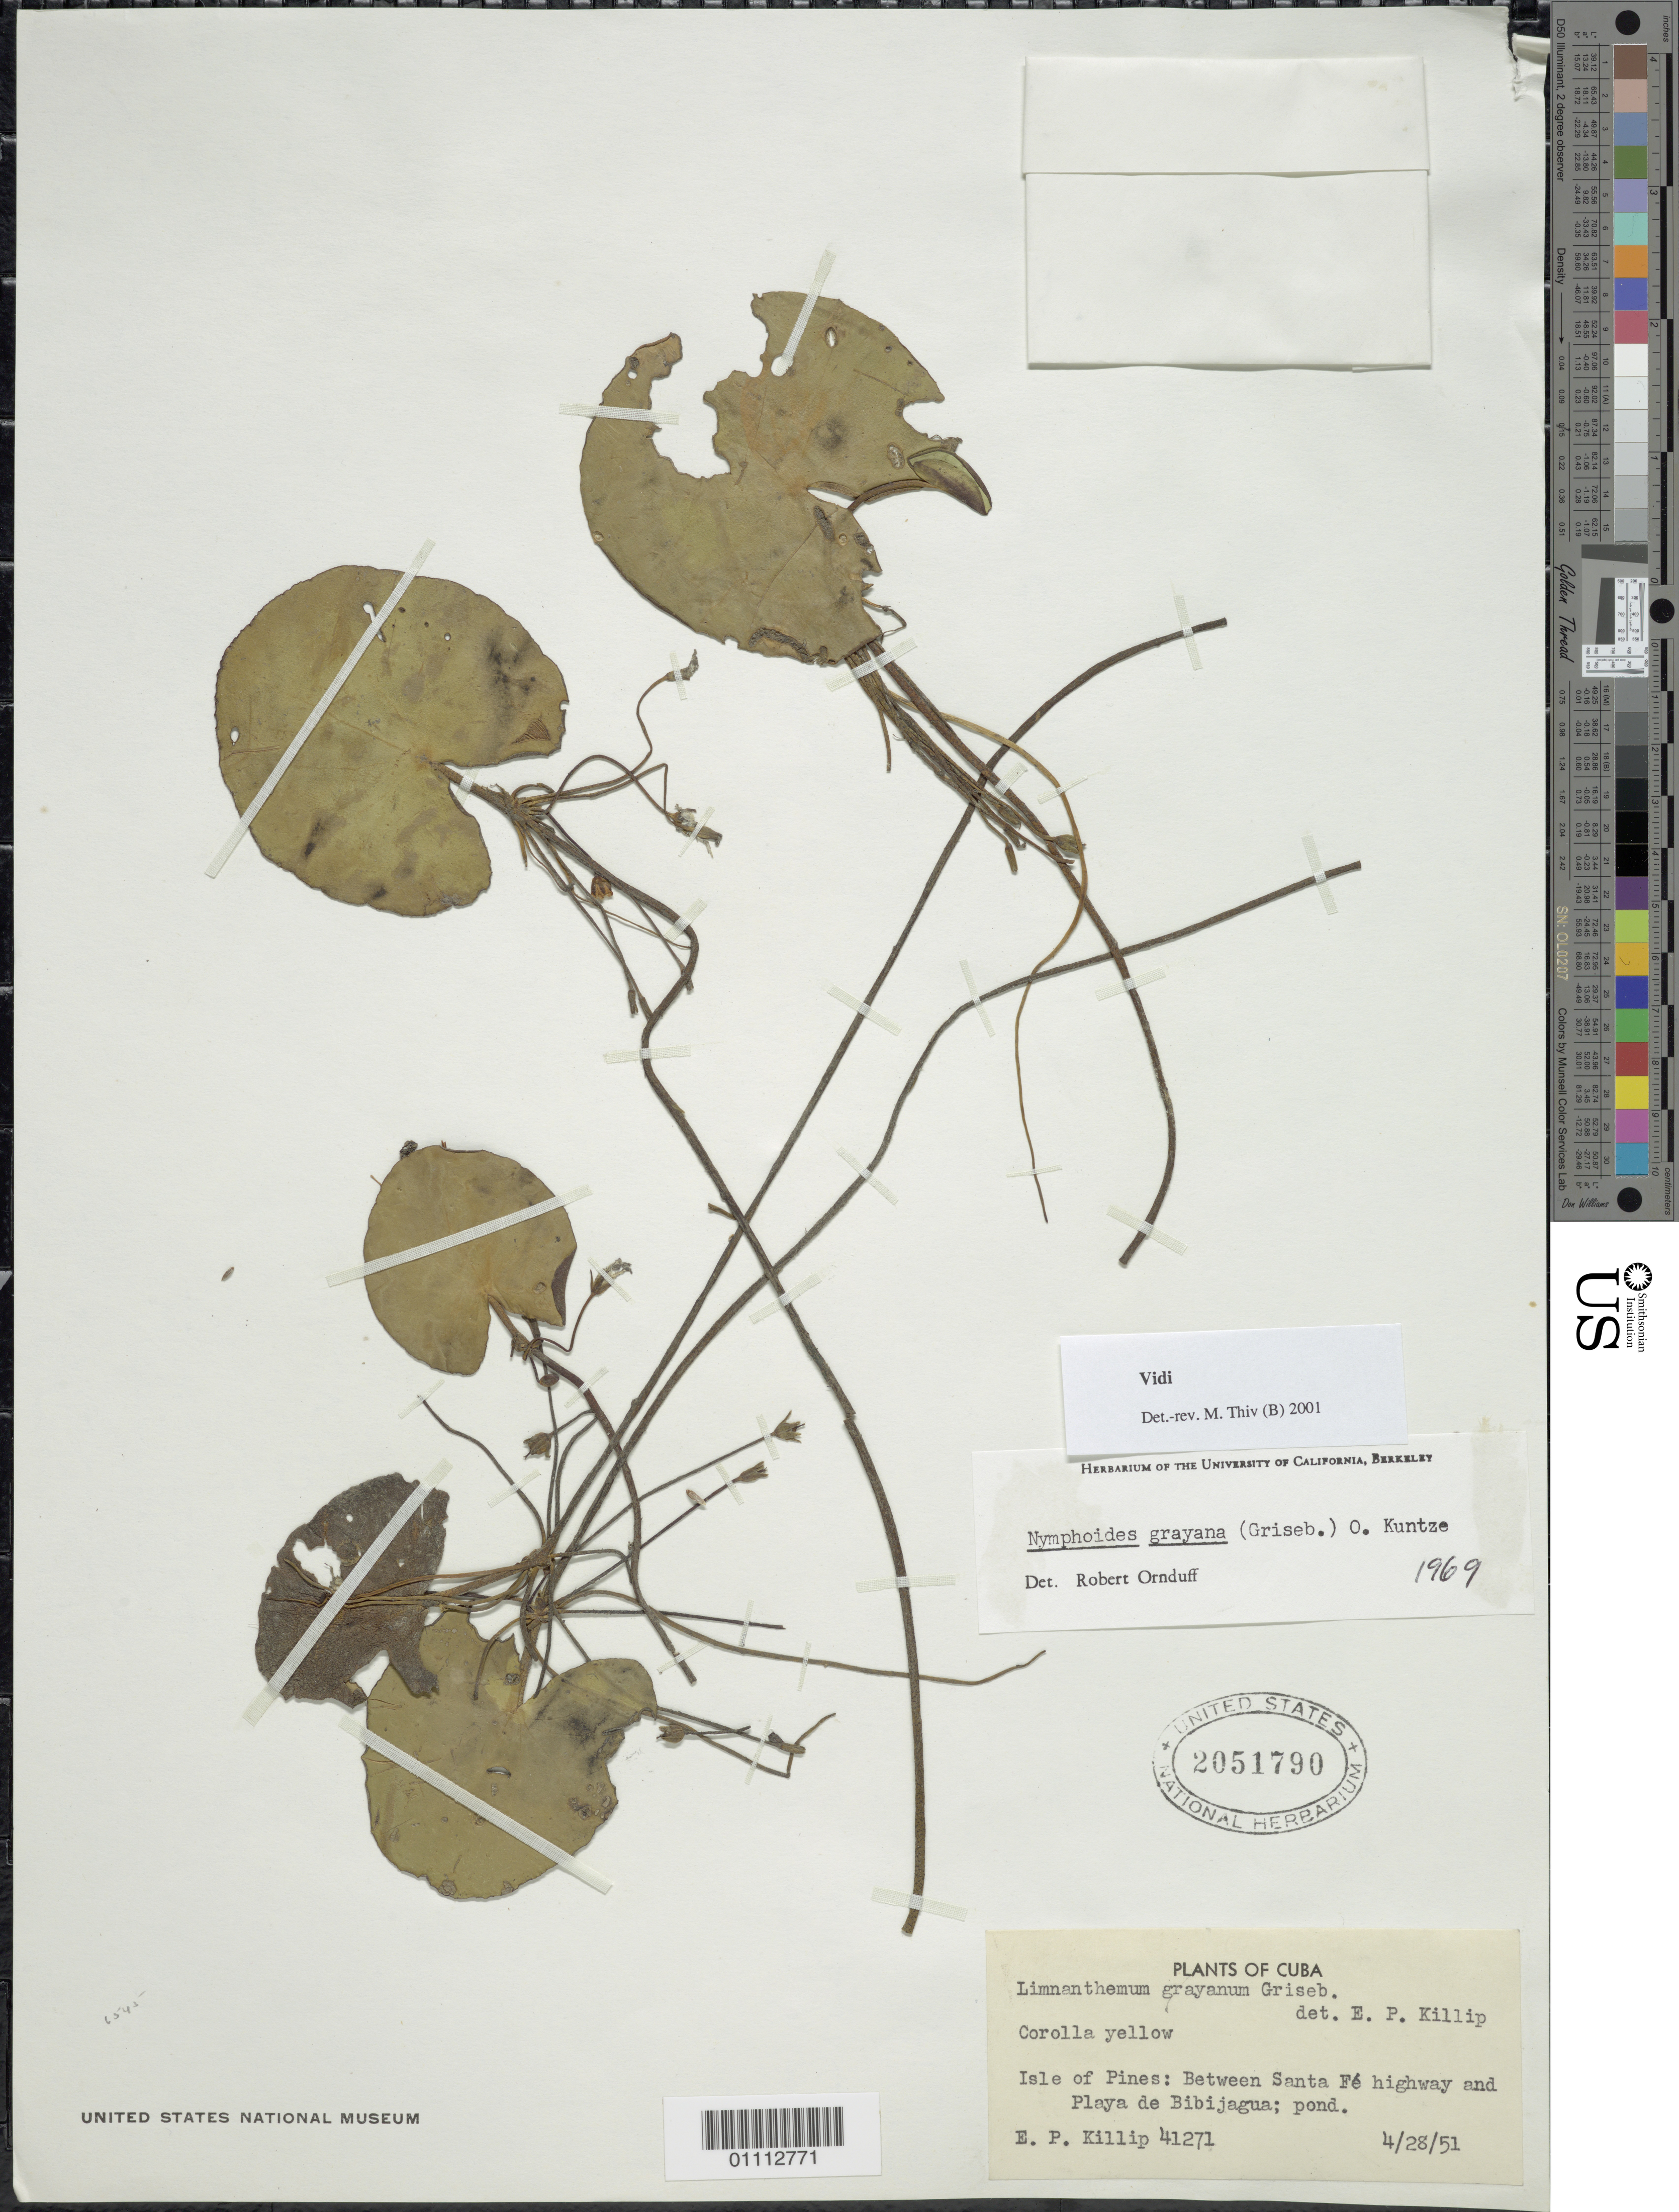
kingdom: Plantae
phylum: Tracheophyta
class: Magnoliopsida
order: Asterales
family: Menyanthaceae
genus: Limnanthemum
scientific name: Limnanthemum grayanum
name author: Griseb.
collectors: E. P. Killip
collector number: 41271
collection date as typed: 28 Apr 1951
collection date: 1951-04-28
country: Cuba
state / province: Isla de La Juventud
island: Isla de la Juventud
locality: Isle of Pines, between Santa Fe highway and Playa de Bibijagua; pond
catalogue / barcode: US 2051790